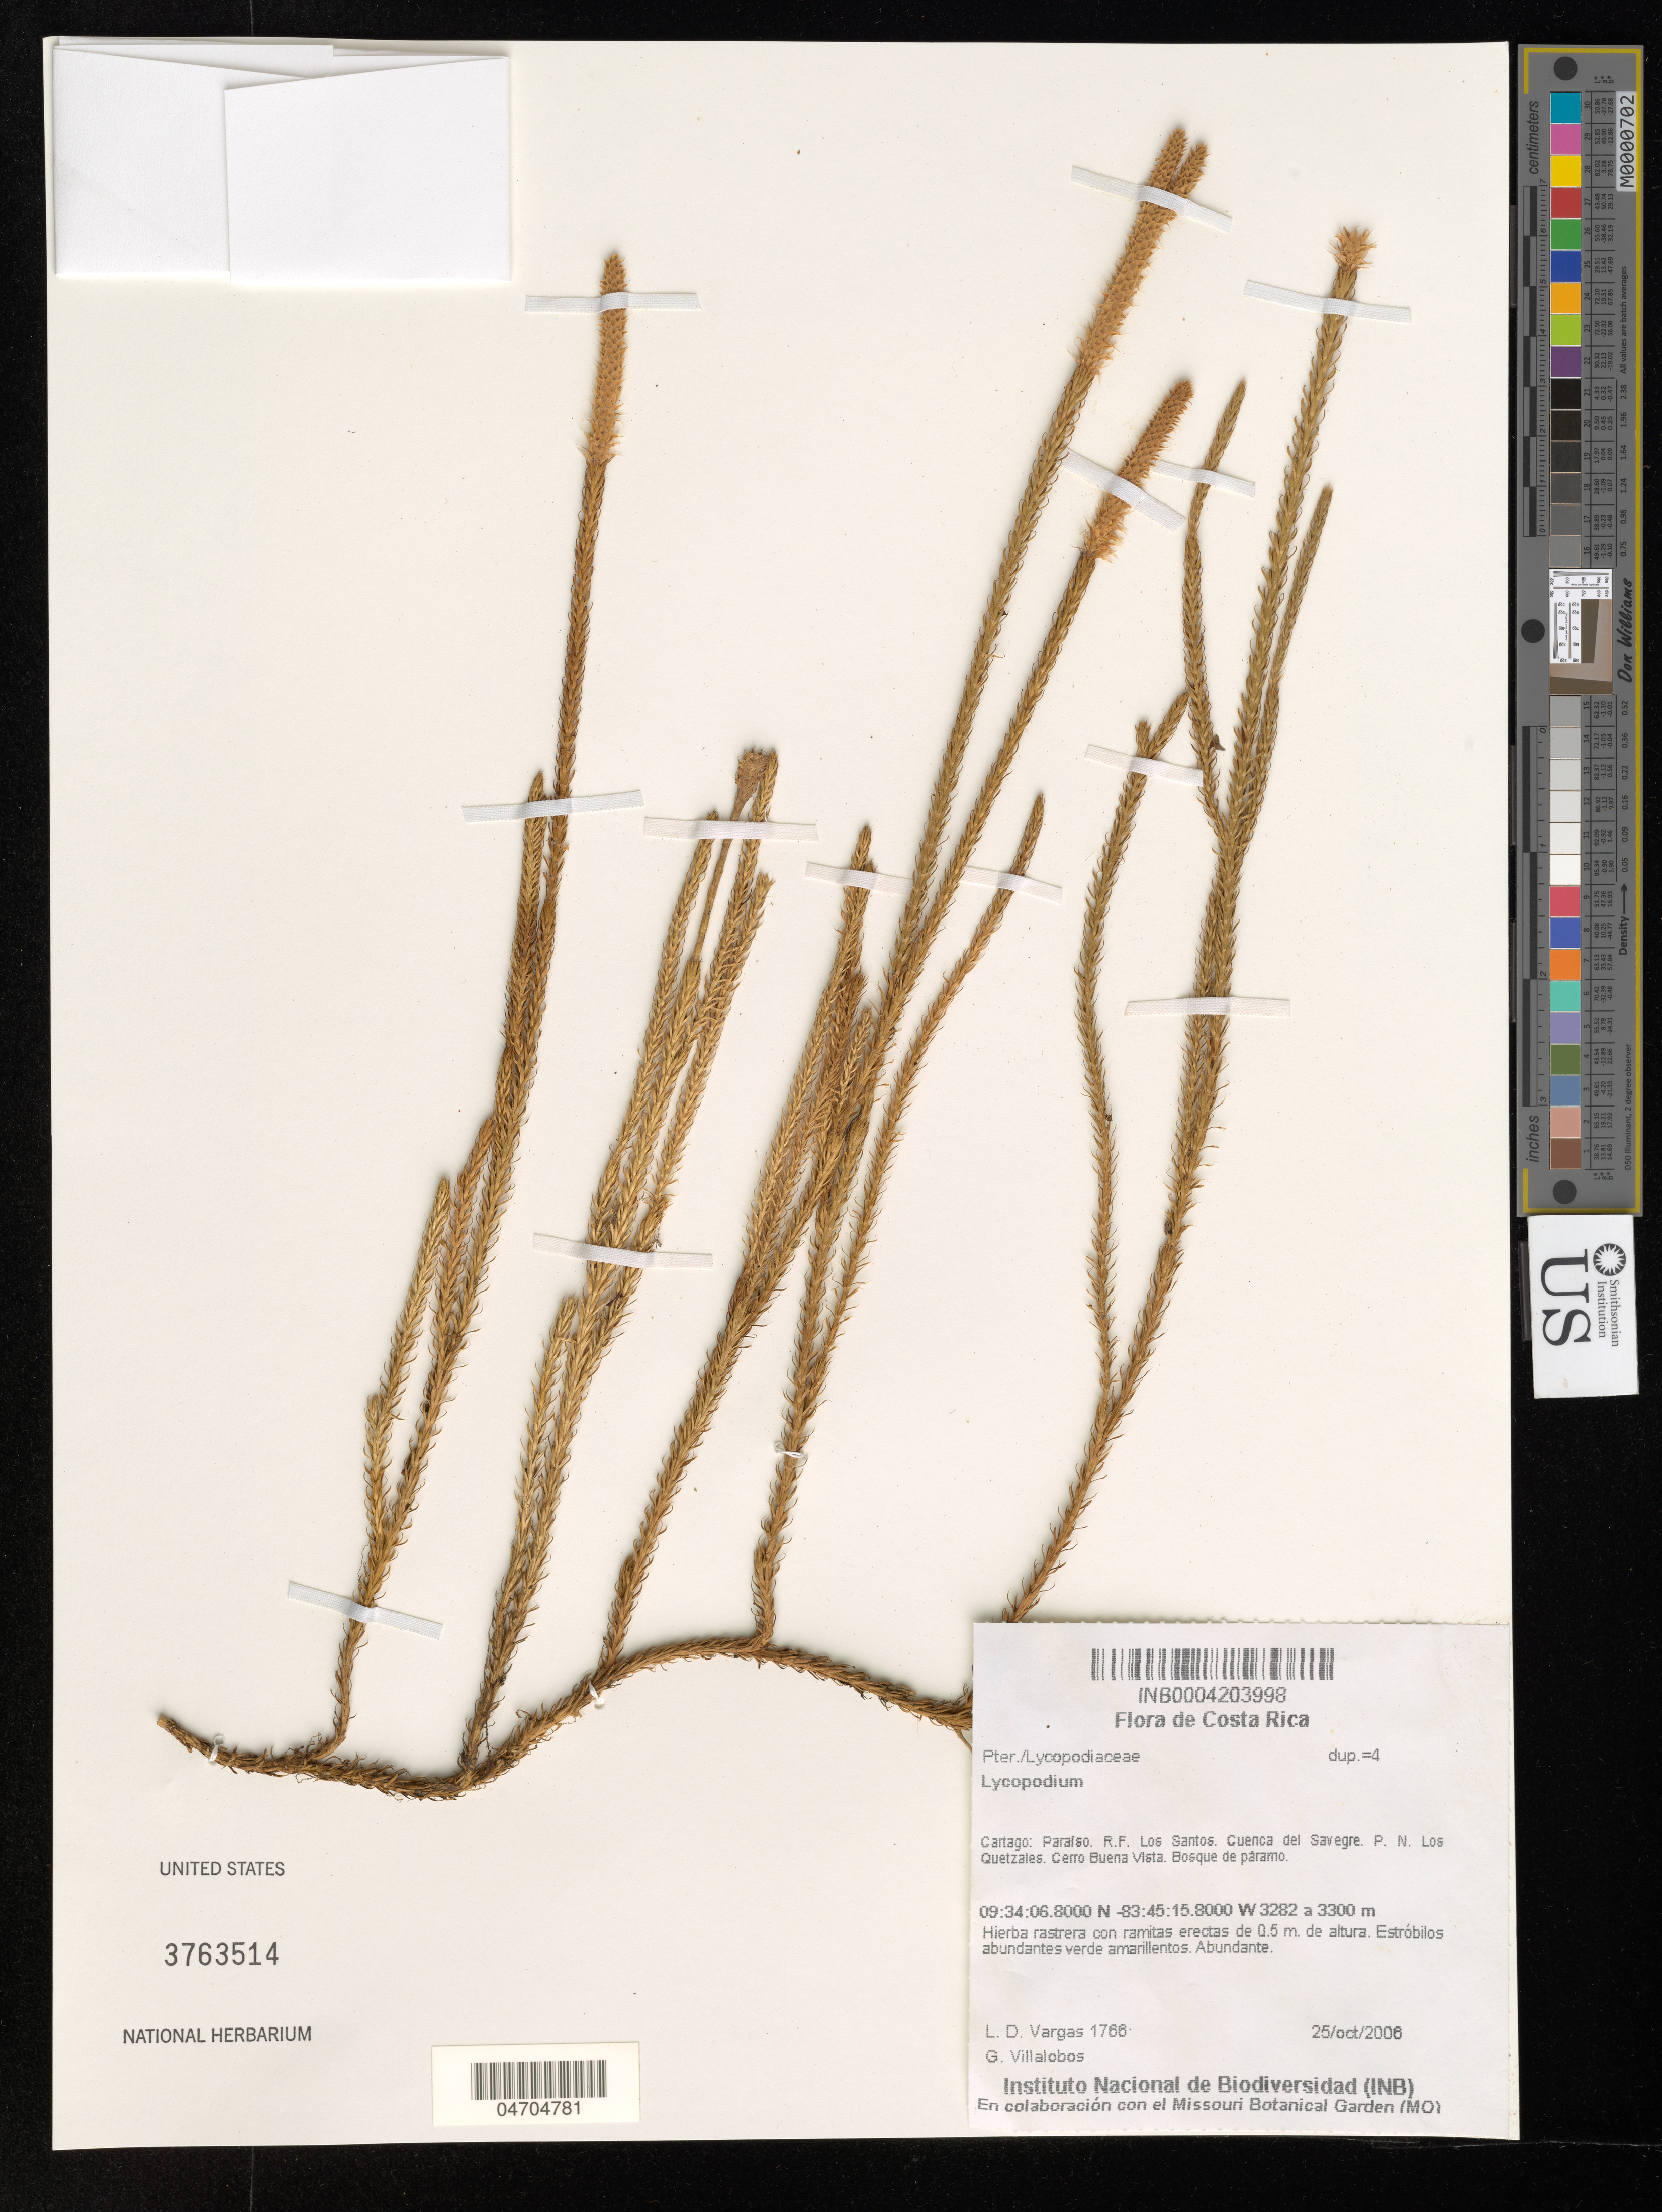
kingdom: Plantae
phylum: Tracheophyta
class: Lycopodiopsida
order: Lycopodiales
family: Lycopodiaceae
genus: Lycopodium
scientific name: Lycopodium sp.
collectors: L. Vargas & G. Villalobos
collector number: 1766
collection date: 2006-10-25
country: Costa Rica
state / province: Cartago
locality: Paraíso. R.F. Los Santos. Cuenca del Savegre. P. N. Los Quetzales. Cerro Buena Vista. Bosque de páramo.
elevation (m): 3282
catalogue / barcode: US 3763514